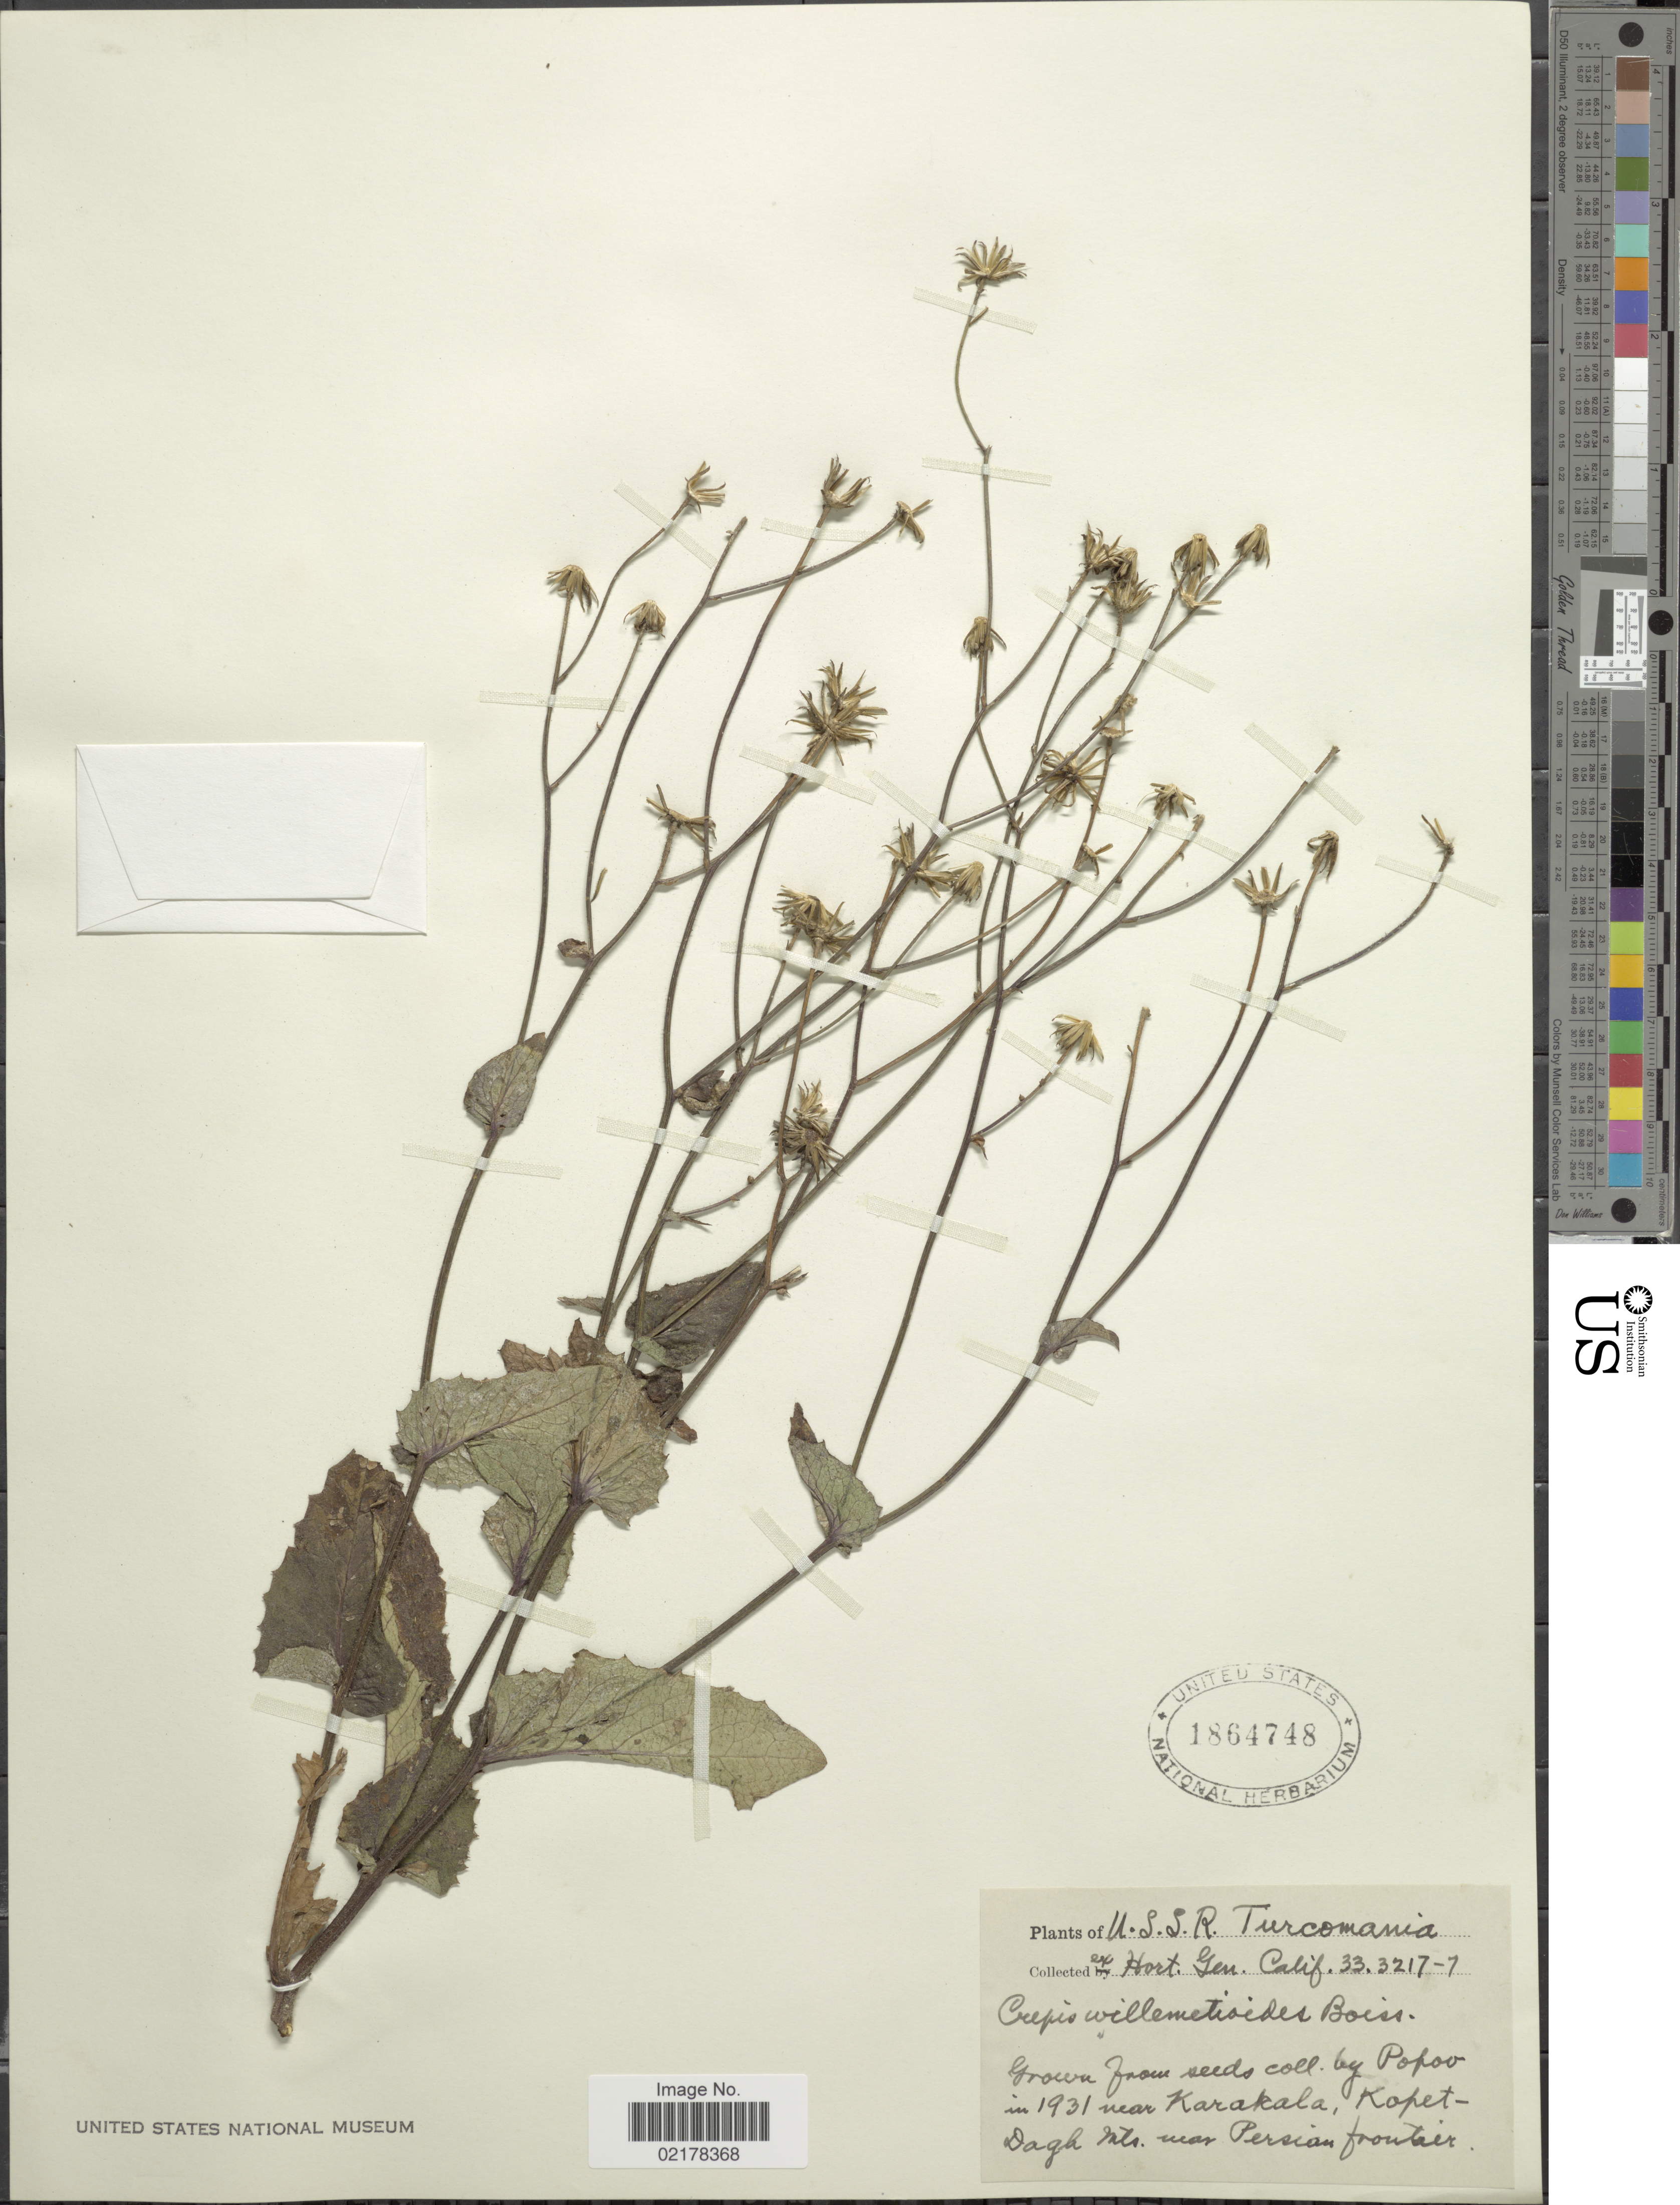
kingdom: Plantae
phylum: Tracheophyta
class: Magnoliopsida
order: Asterales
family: Asteraceae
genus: Crepis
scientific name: Crepis willemetioides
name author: Boiss.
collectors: Ex Hort. Gen. Calif.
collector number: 33.3217-7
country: Turkmenistan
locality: U.S.S.R. Turcomania.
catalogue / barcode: US 1864748